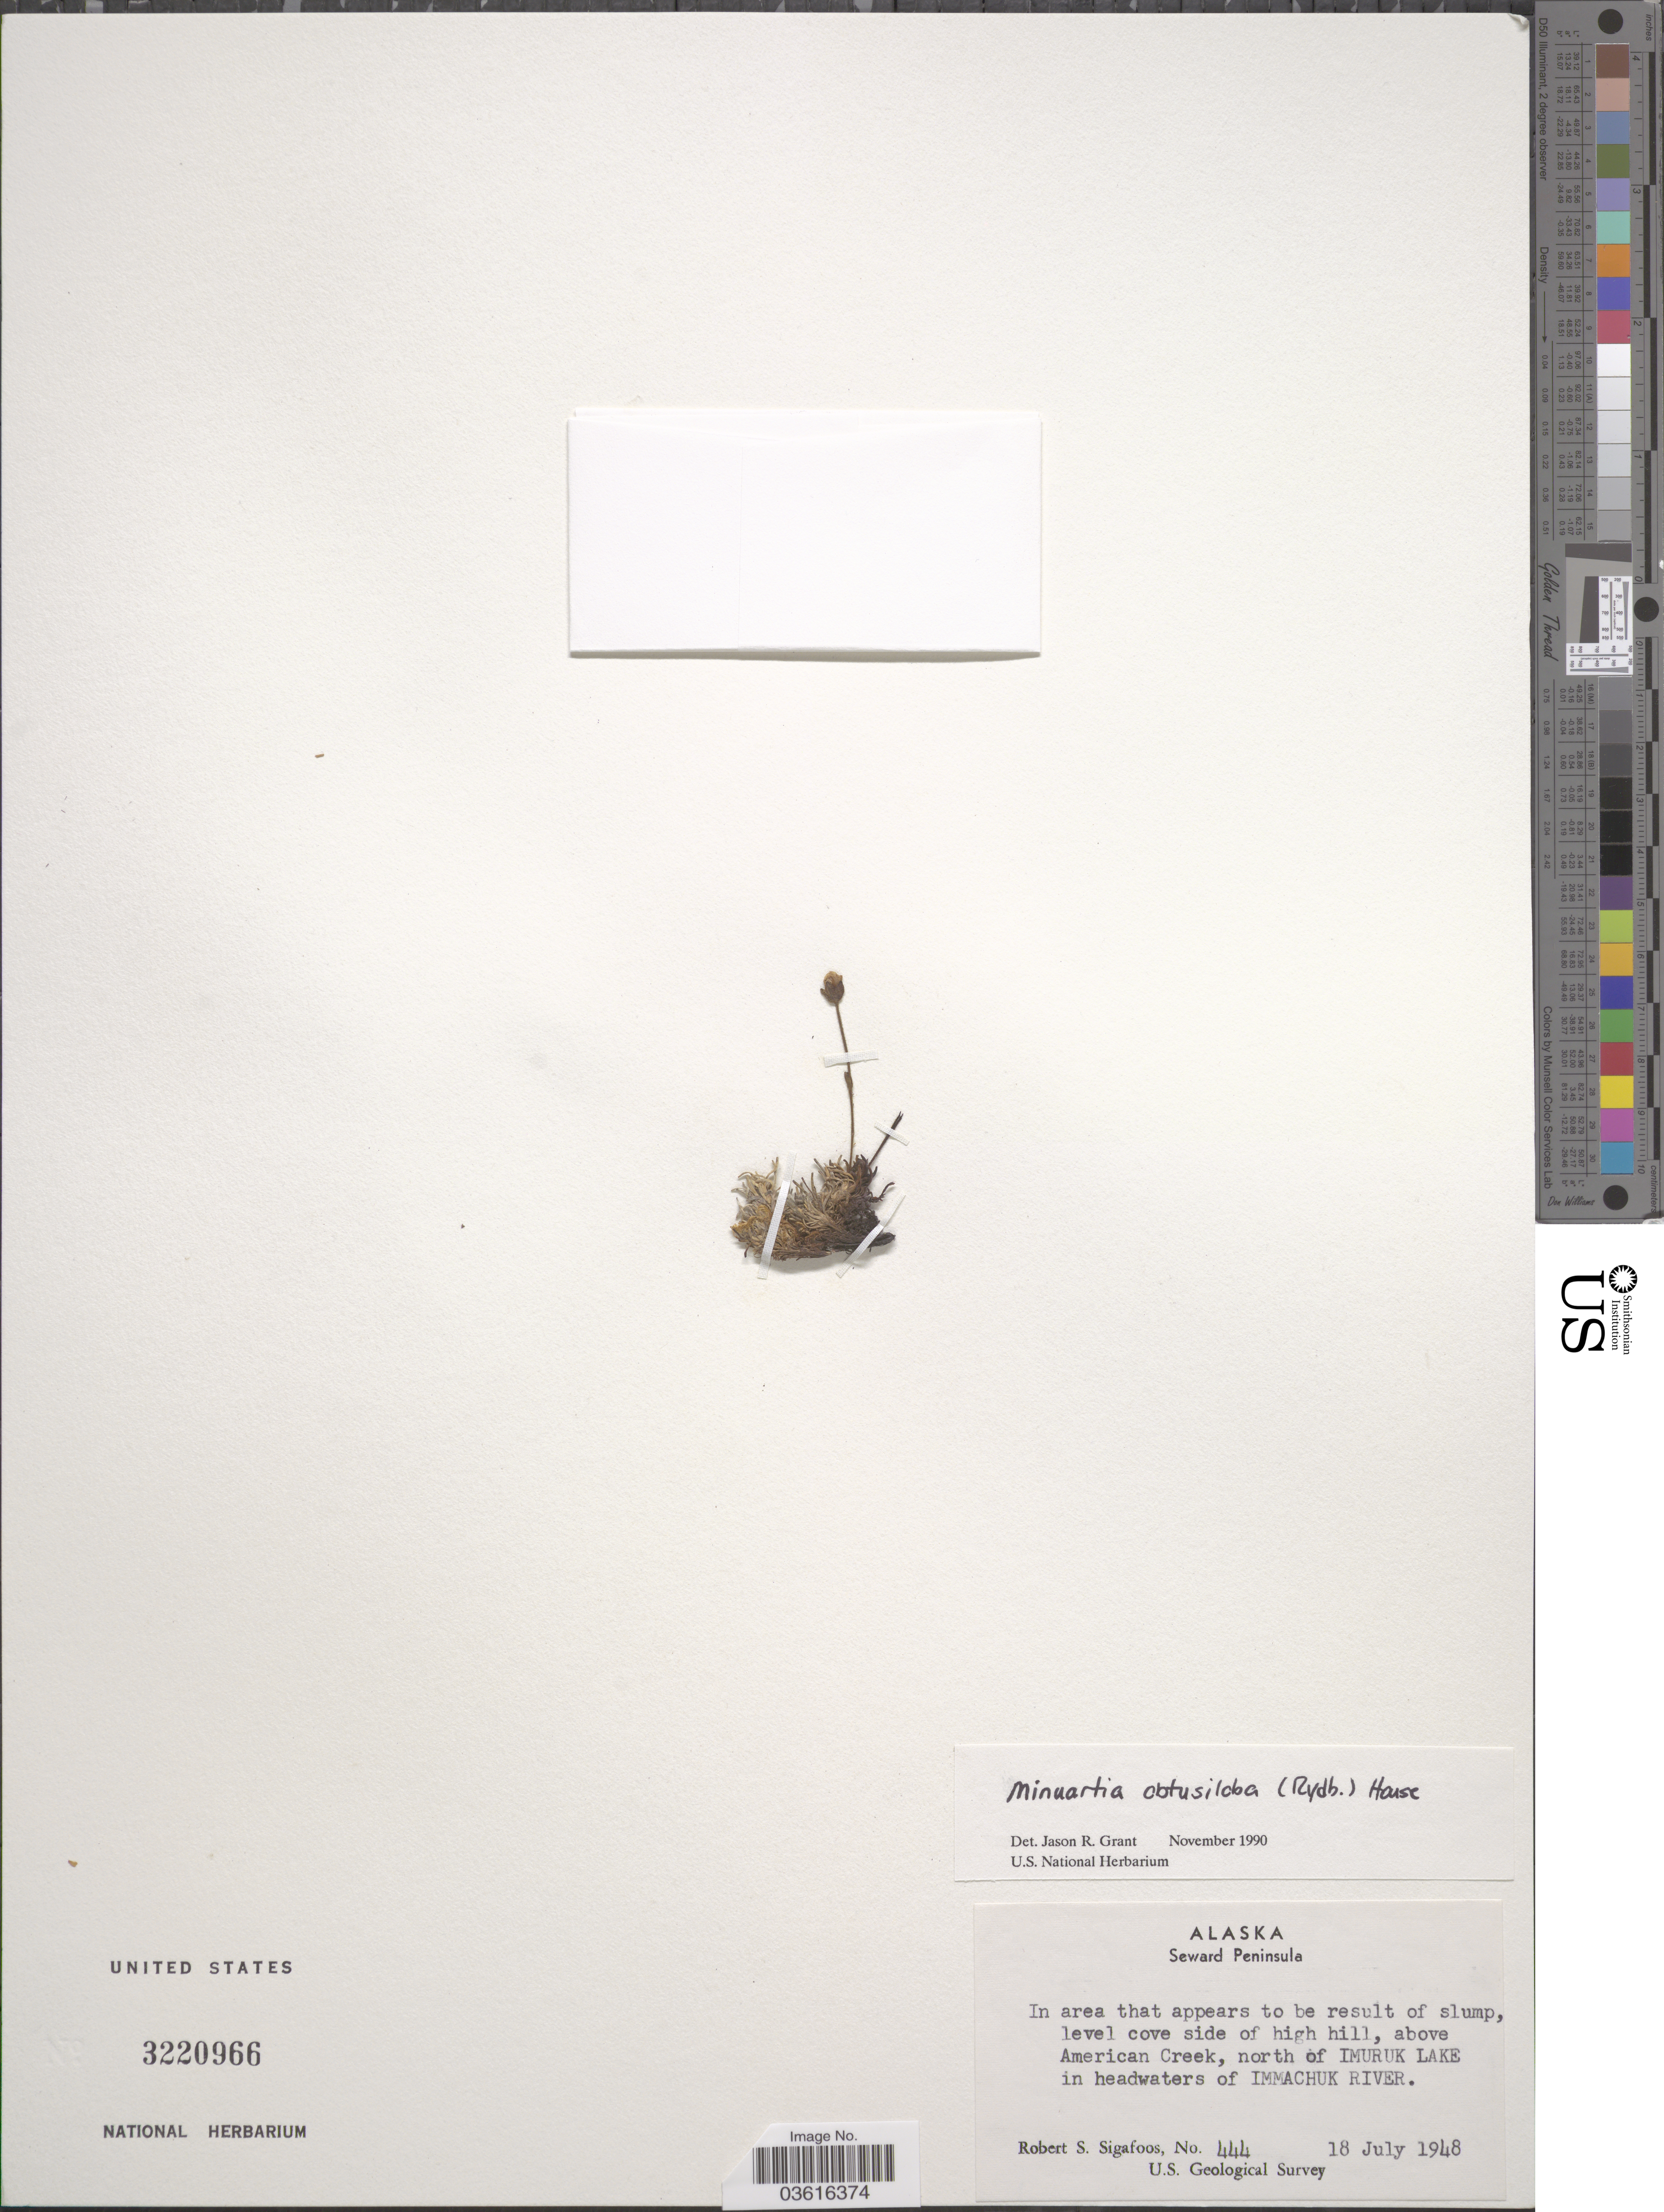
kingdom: Plantae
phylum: Tracheophyta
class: Magnoliopsida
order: Caryophyllales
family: Caryophyllaceae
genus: Cherleria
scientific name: Cherleria arctica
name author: (Steven ex Ser.) A.J. Moore & Dillenb.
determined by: Strong, M. T., (US), Smithsonian Institution - National Museum of Natural History (UNITED STATES)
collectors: R. Sigafoos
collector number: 444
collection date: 1948-07-18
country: United States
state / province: Alaska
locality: Seward Peninsula. Above American Creek, north of Imuruk Lake in headwaters of Immachuk River.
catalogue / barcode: US 3220966